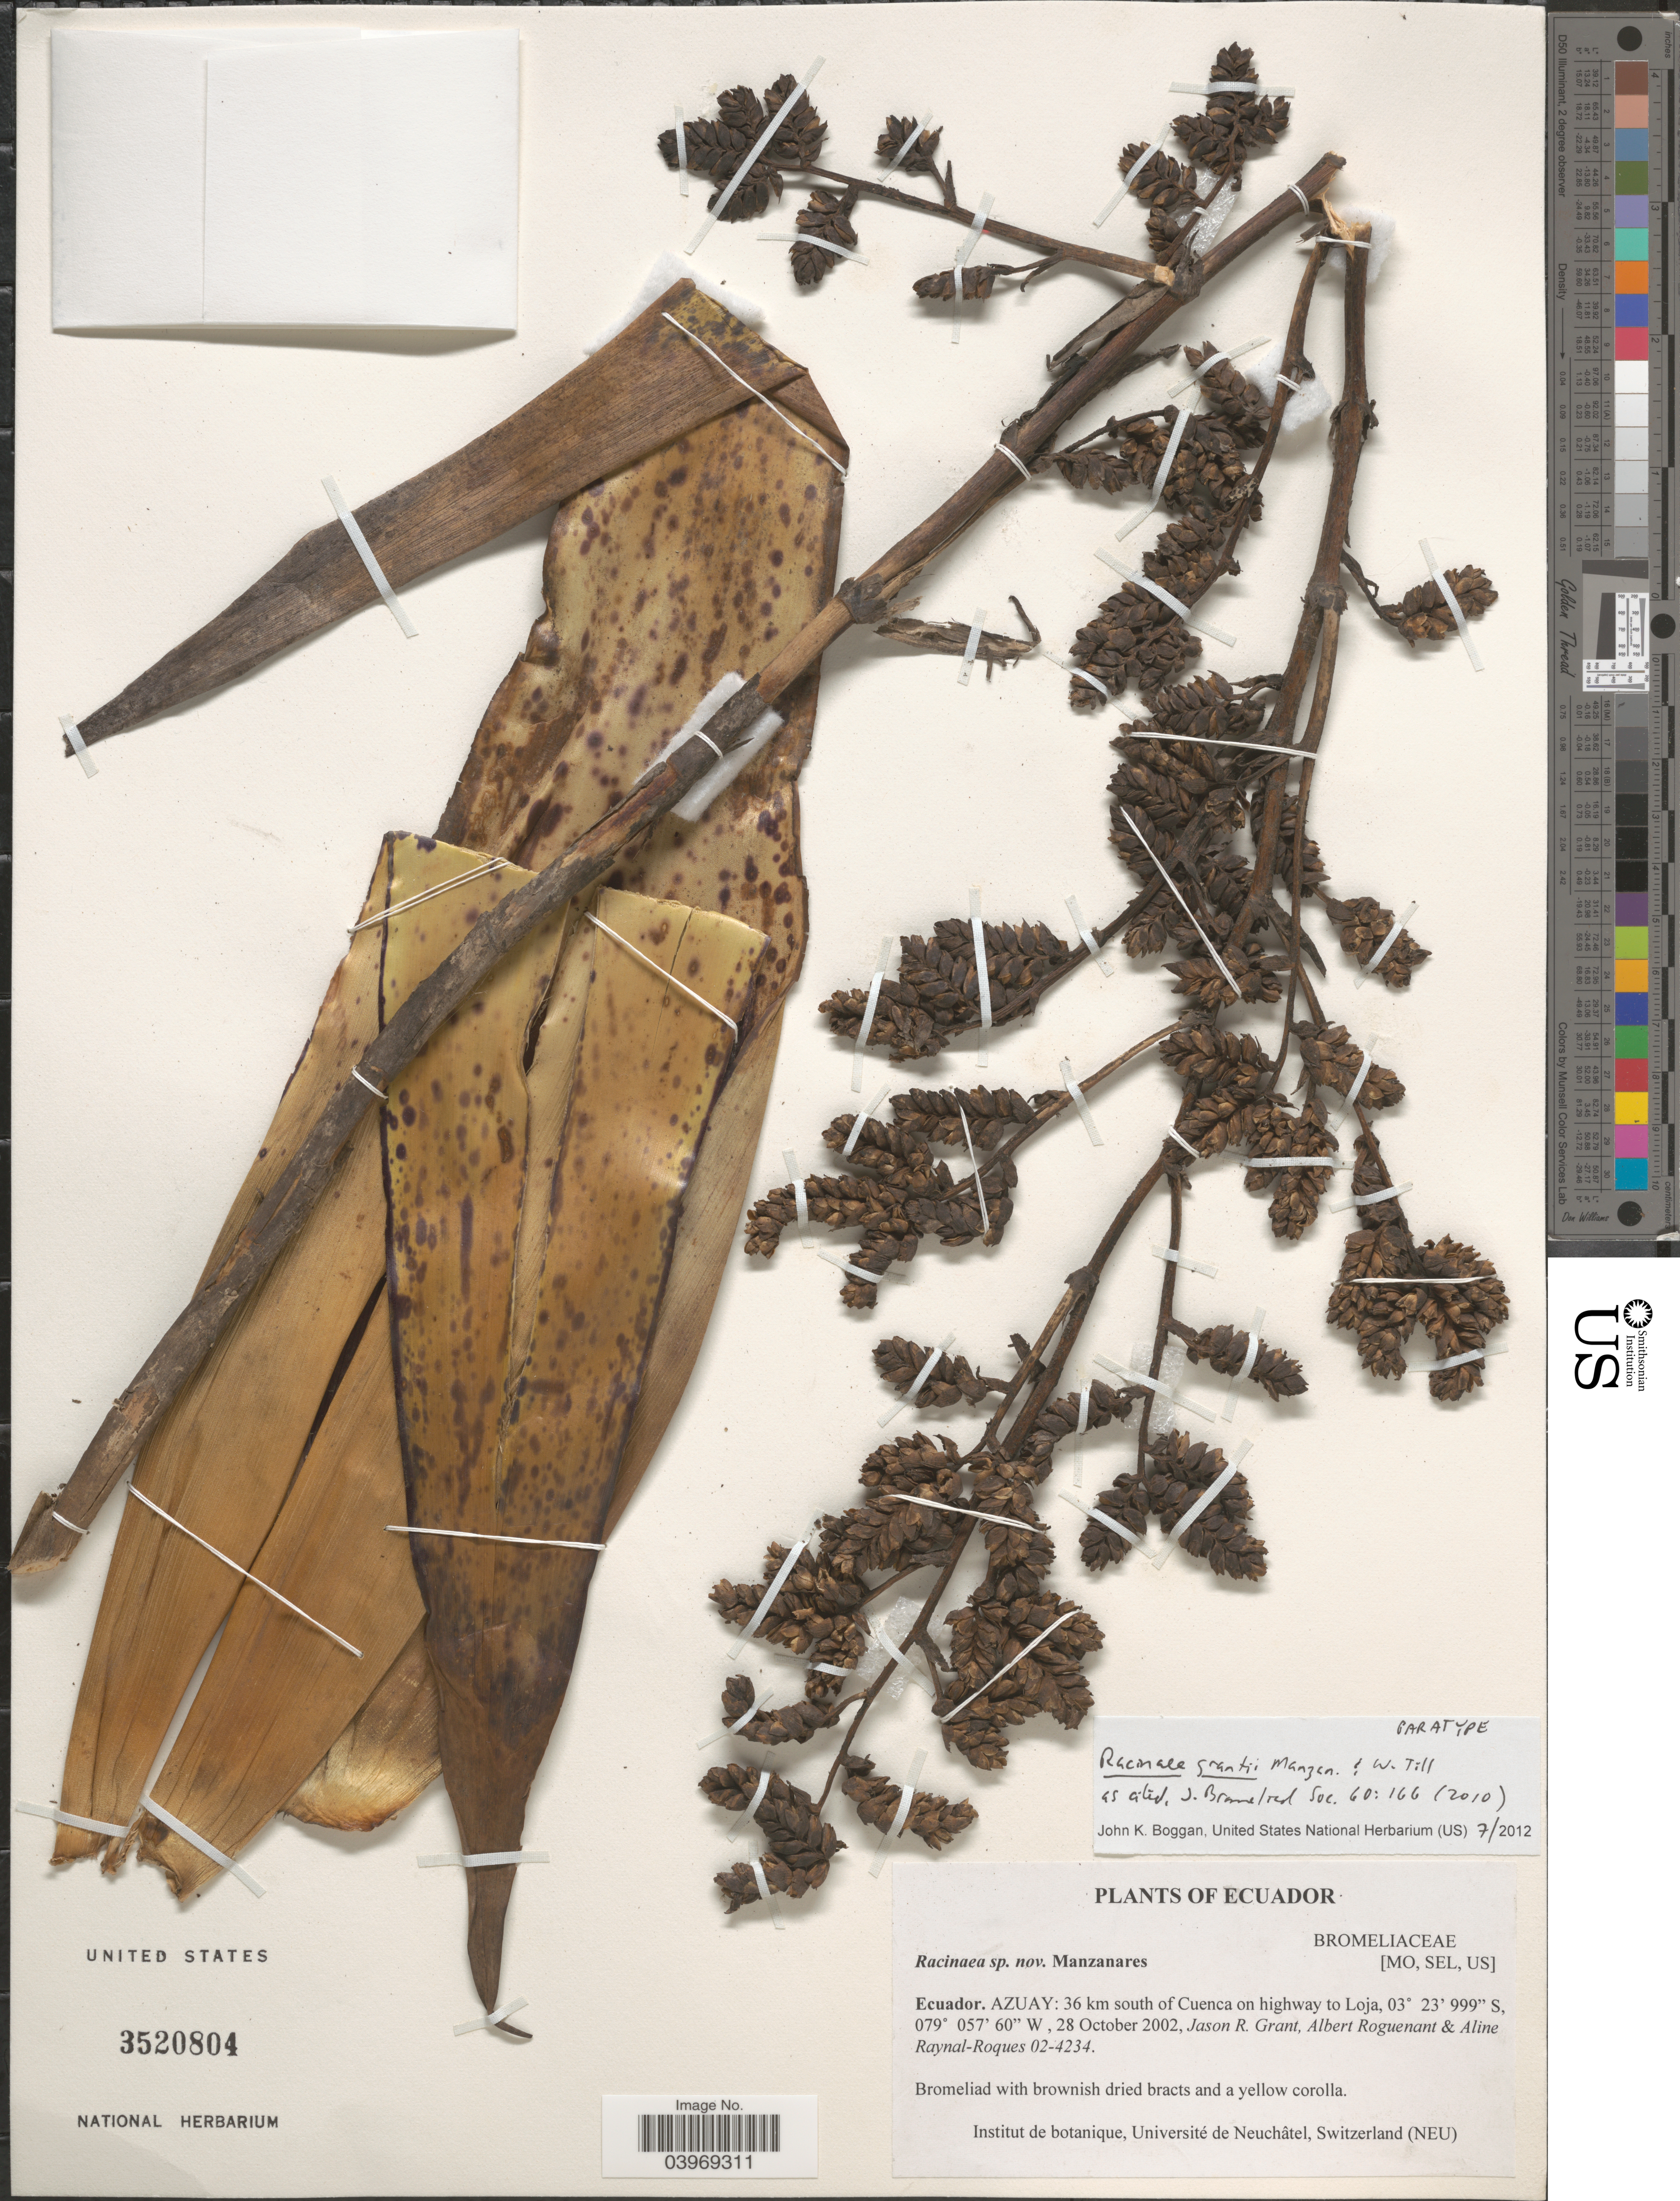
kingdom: Plantae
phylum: Tracheophyta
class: Liliopsida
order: Poales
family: Bromeliaceae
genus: Racinaea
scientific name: Racinaea grantii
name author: Manzan. & W. Till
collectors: J. R. Grant, A. Roguenant & A. M. Raynal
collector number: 02-4234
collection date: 2002-10-28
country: Ecuador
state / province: Azuay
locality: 36 km south of Cuenca on highway to Loja.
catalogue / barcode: US 3520804